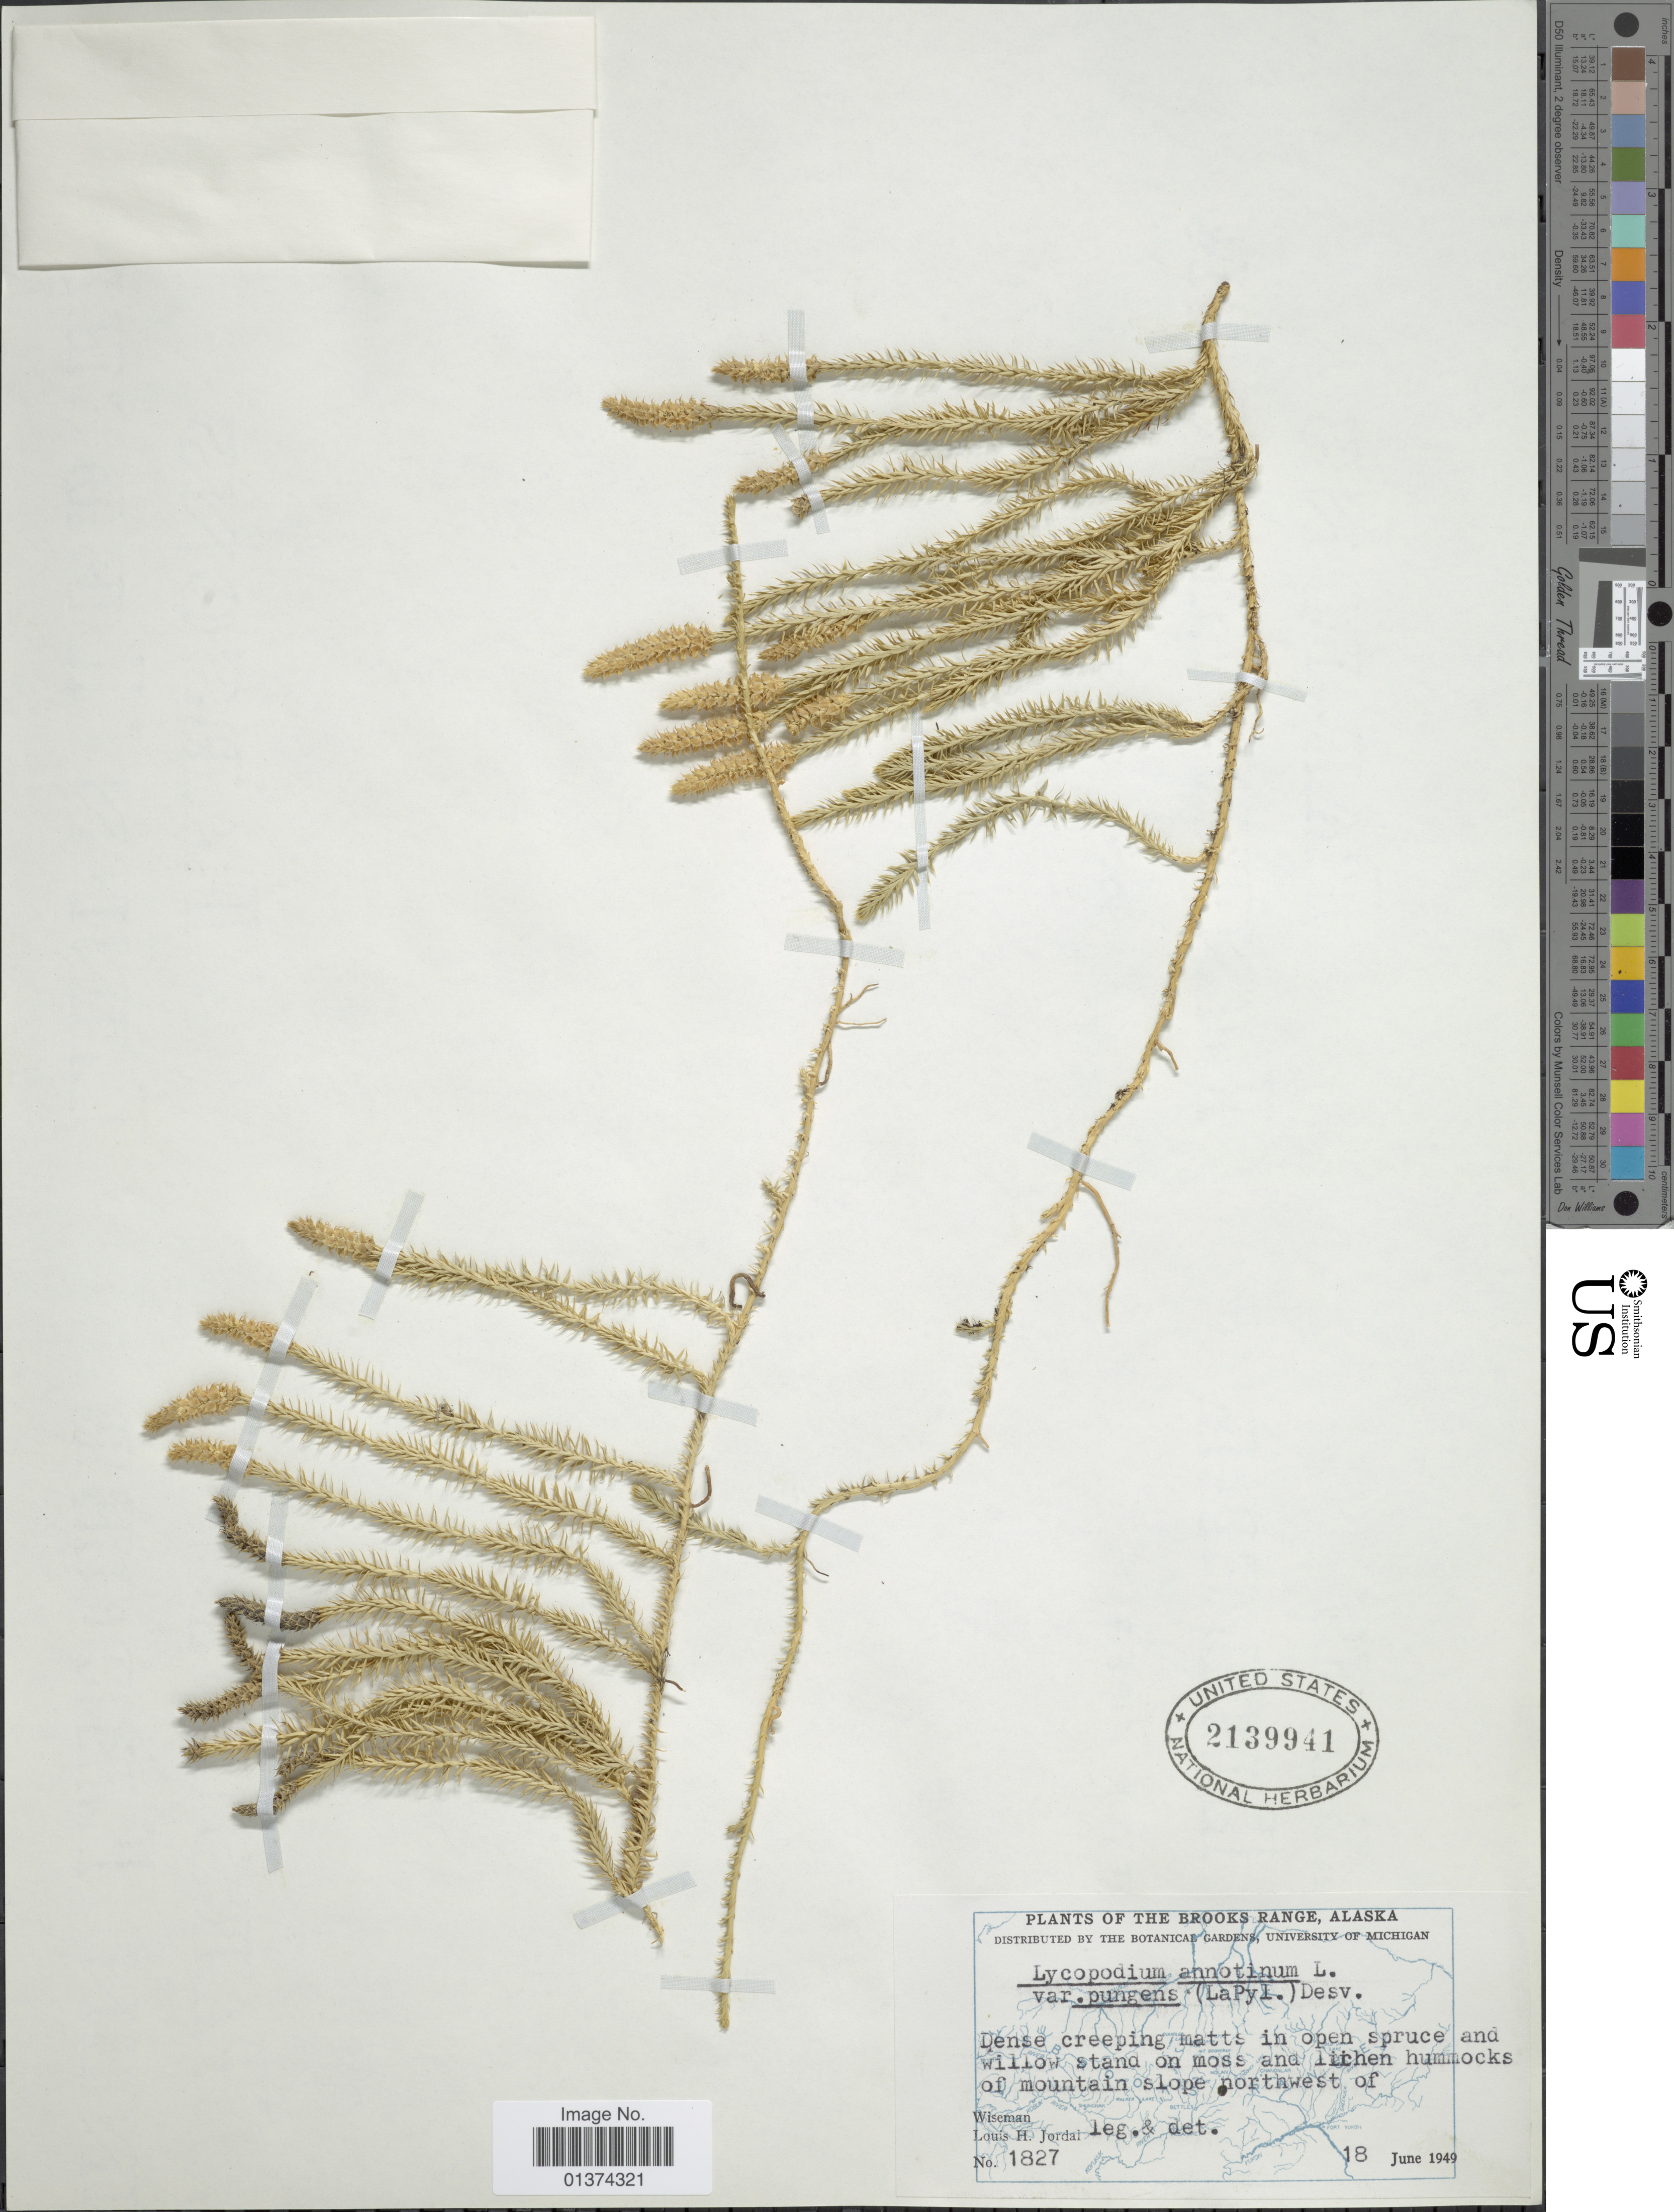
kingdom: Plantae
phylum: Tracheophyta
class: Lycopodiopsida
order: Lycopodiales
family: Lycopodiaceae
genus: Spinulum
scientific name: Spinulum annotinum subsp. annotinum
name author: (L.) A. Haines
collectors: L. Jordal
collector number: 1827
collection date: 1949-06-18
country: United States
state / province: Alaska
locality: The Brooks Range, Dense creeping matts in open spruce and willow stand on moss and lichen hummocks of mountain slope nortwest of Wiseman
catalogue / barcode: US 2139941